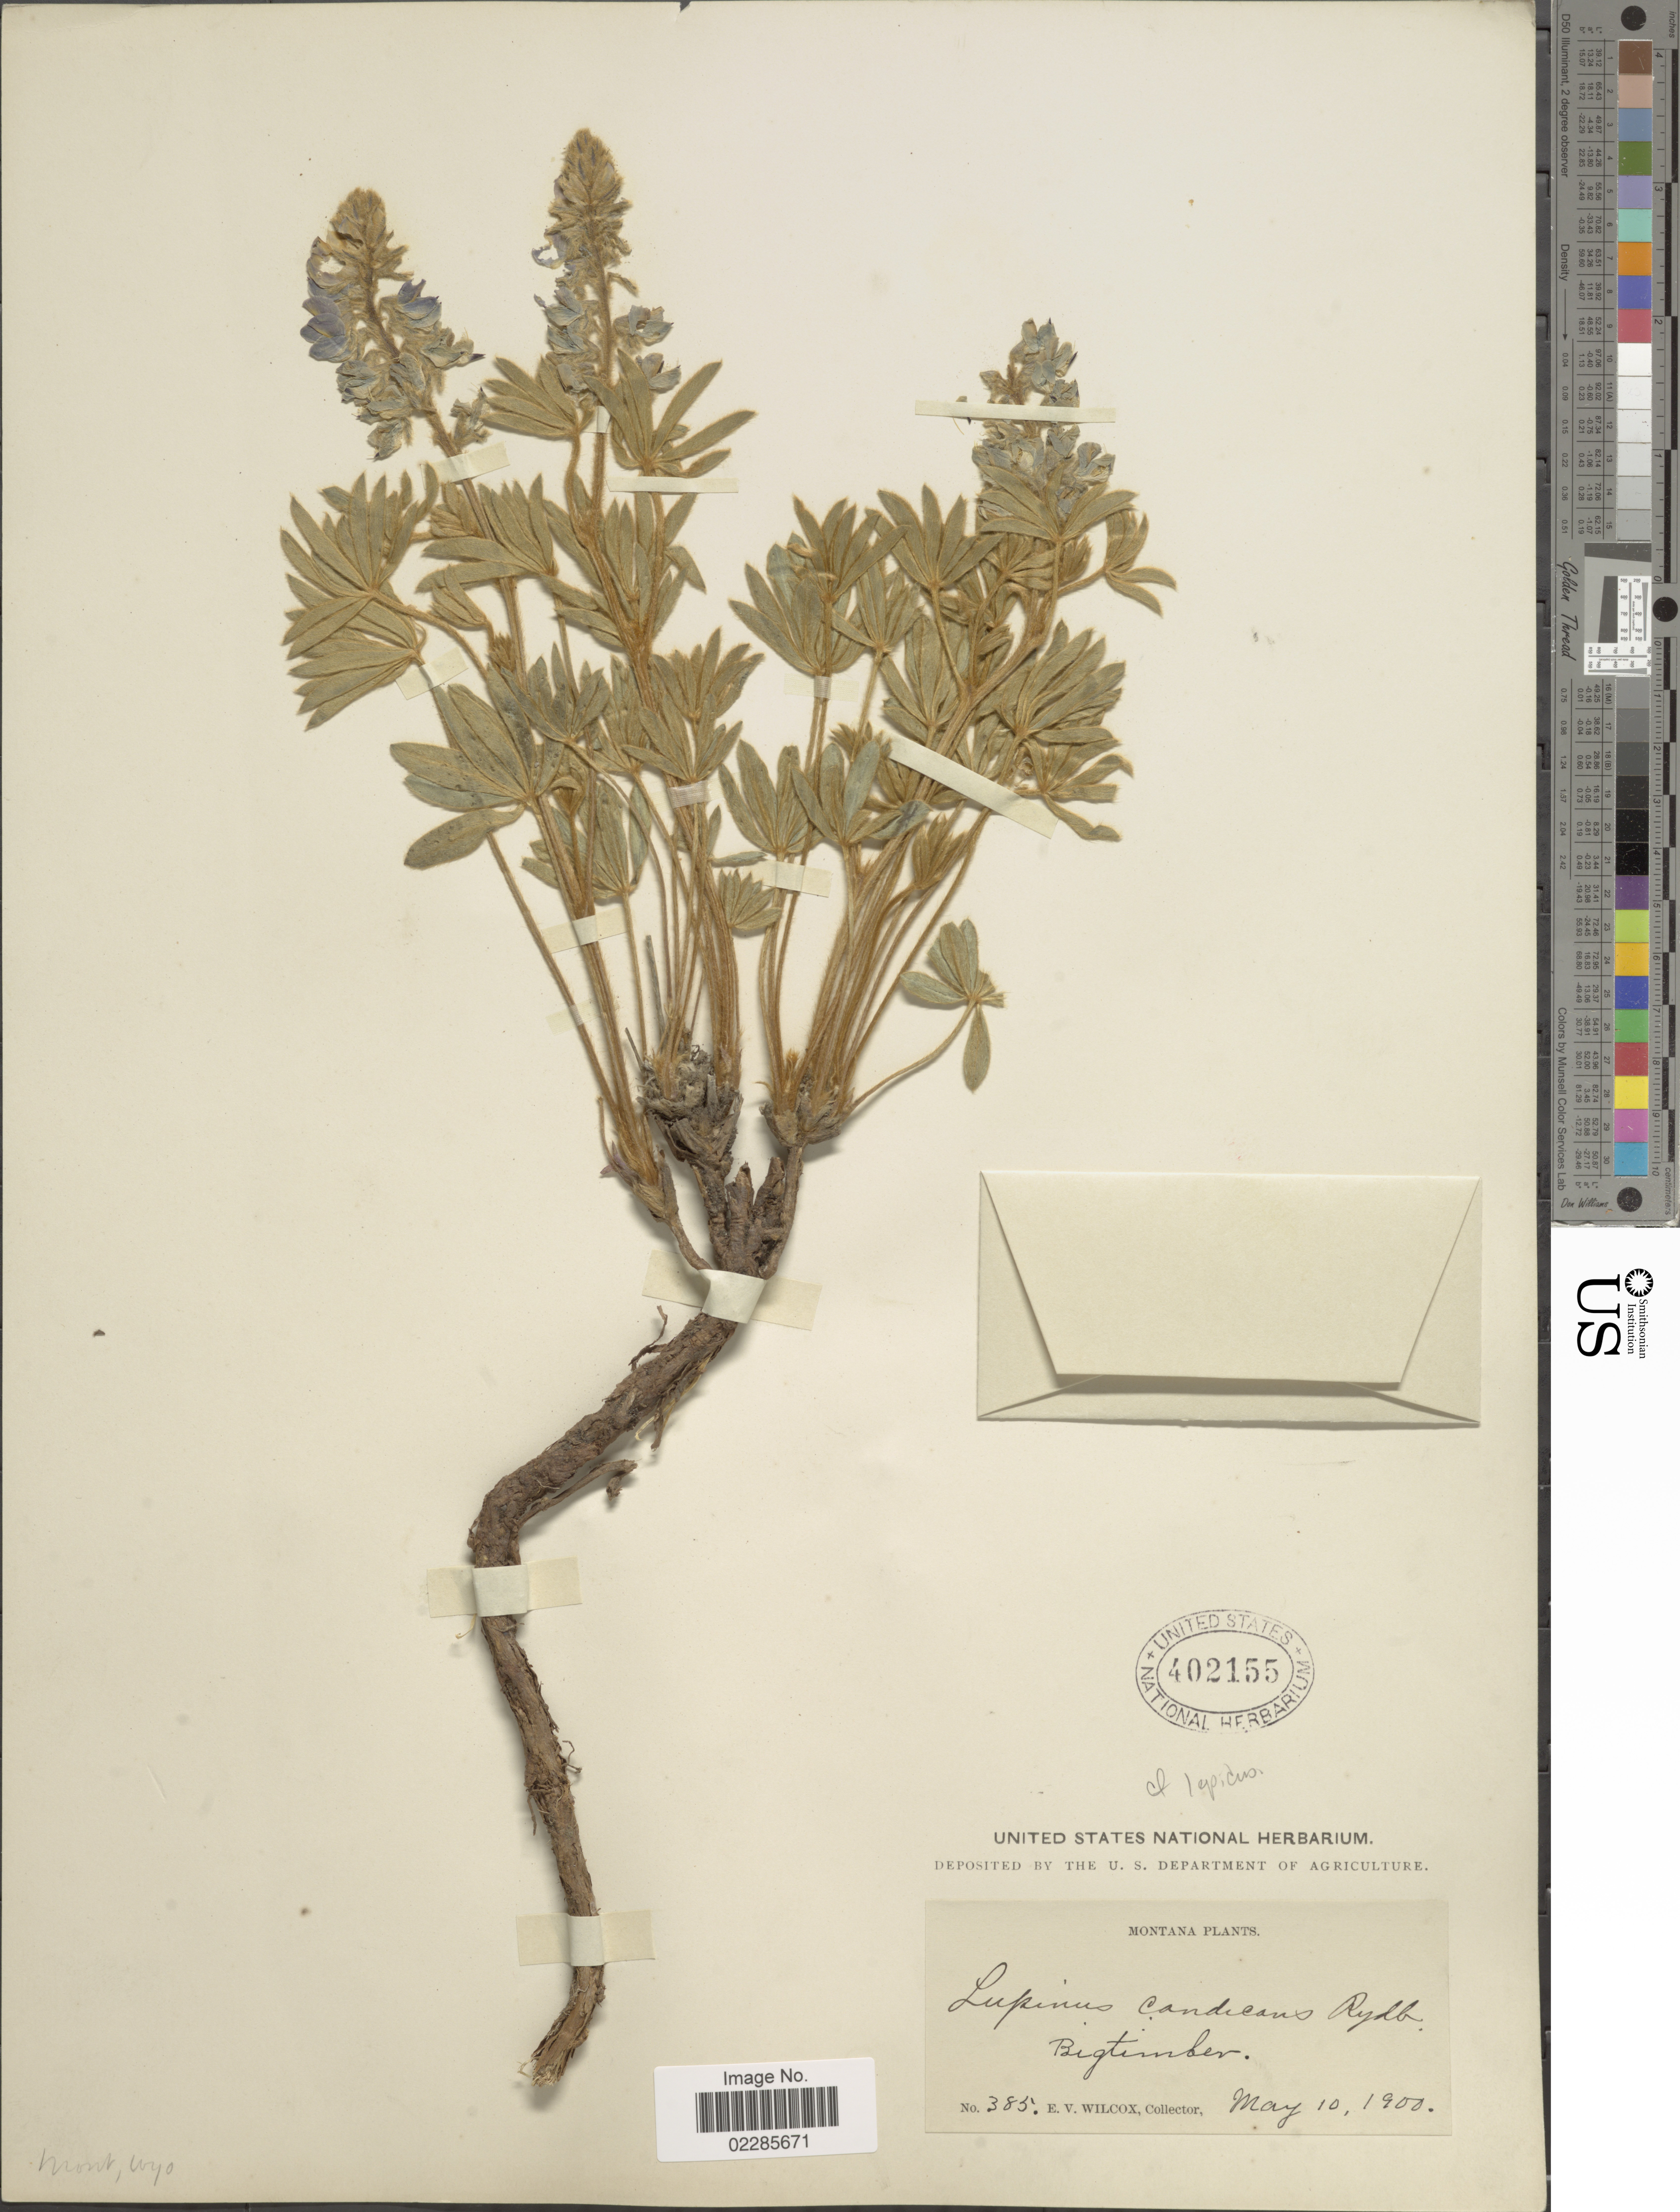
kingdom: Plantae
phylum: Tracheophyta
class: Magnoliopsida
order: Fabales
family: Fabaceae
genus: Lupinus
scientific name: Lupinus lepidus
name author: Douglas ex Lindl.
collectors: E. V. Wilcox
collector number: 385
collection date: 1900-05-10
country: United States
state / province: Montana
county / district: Sweet Grass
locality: Big Timber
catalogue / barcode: US 402155